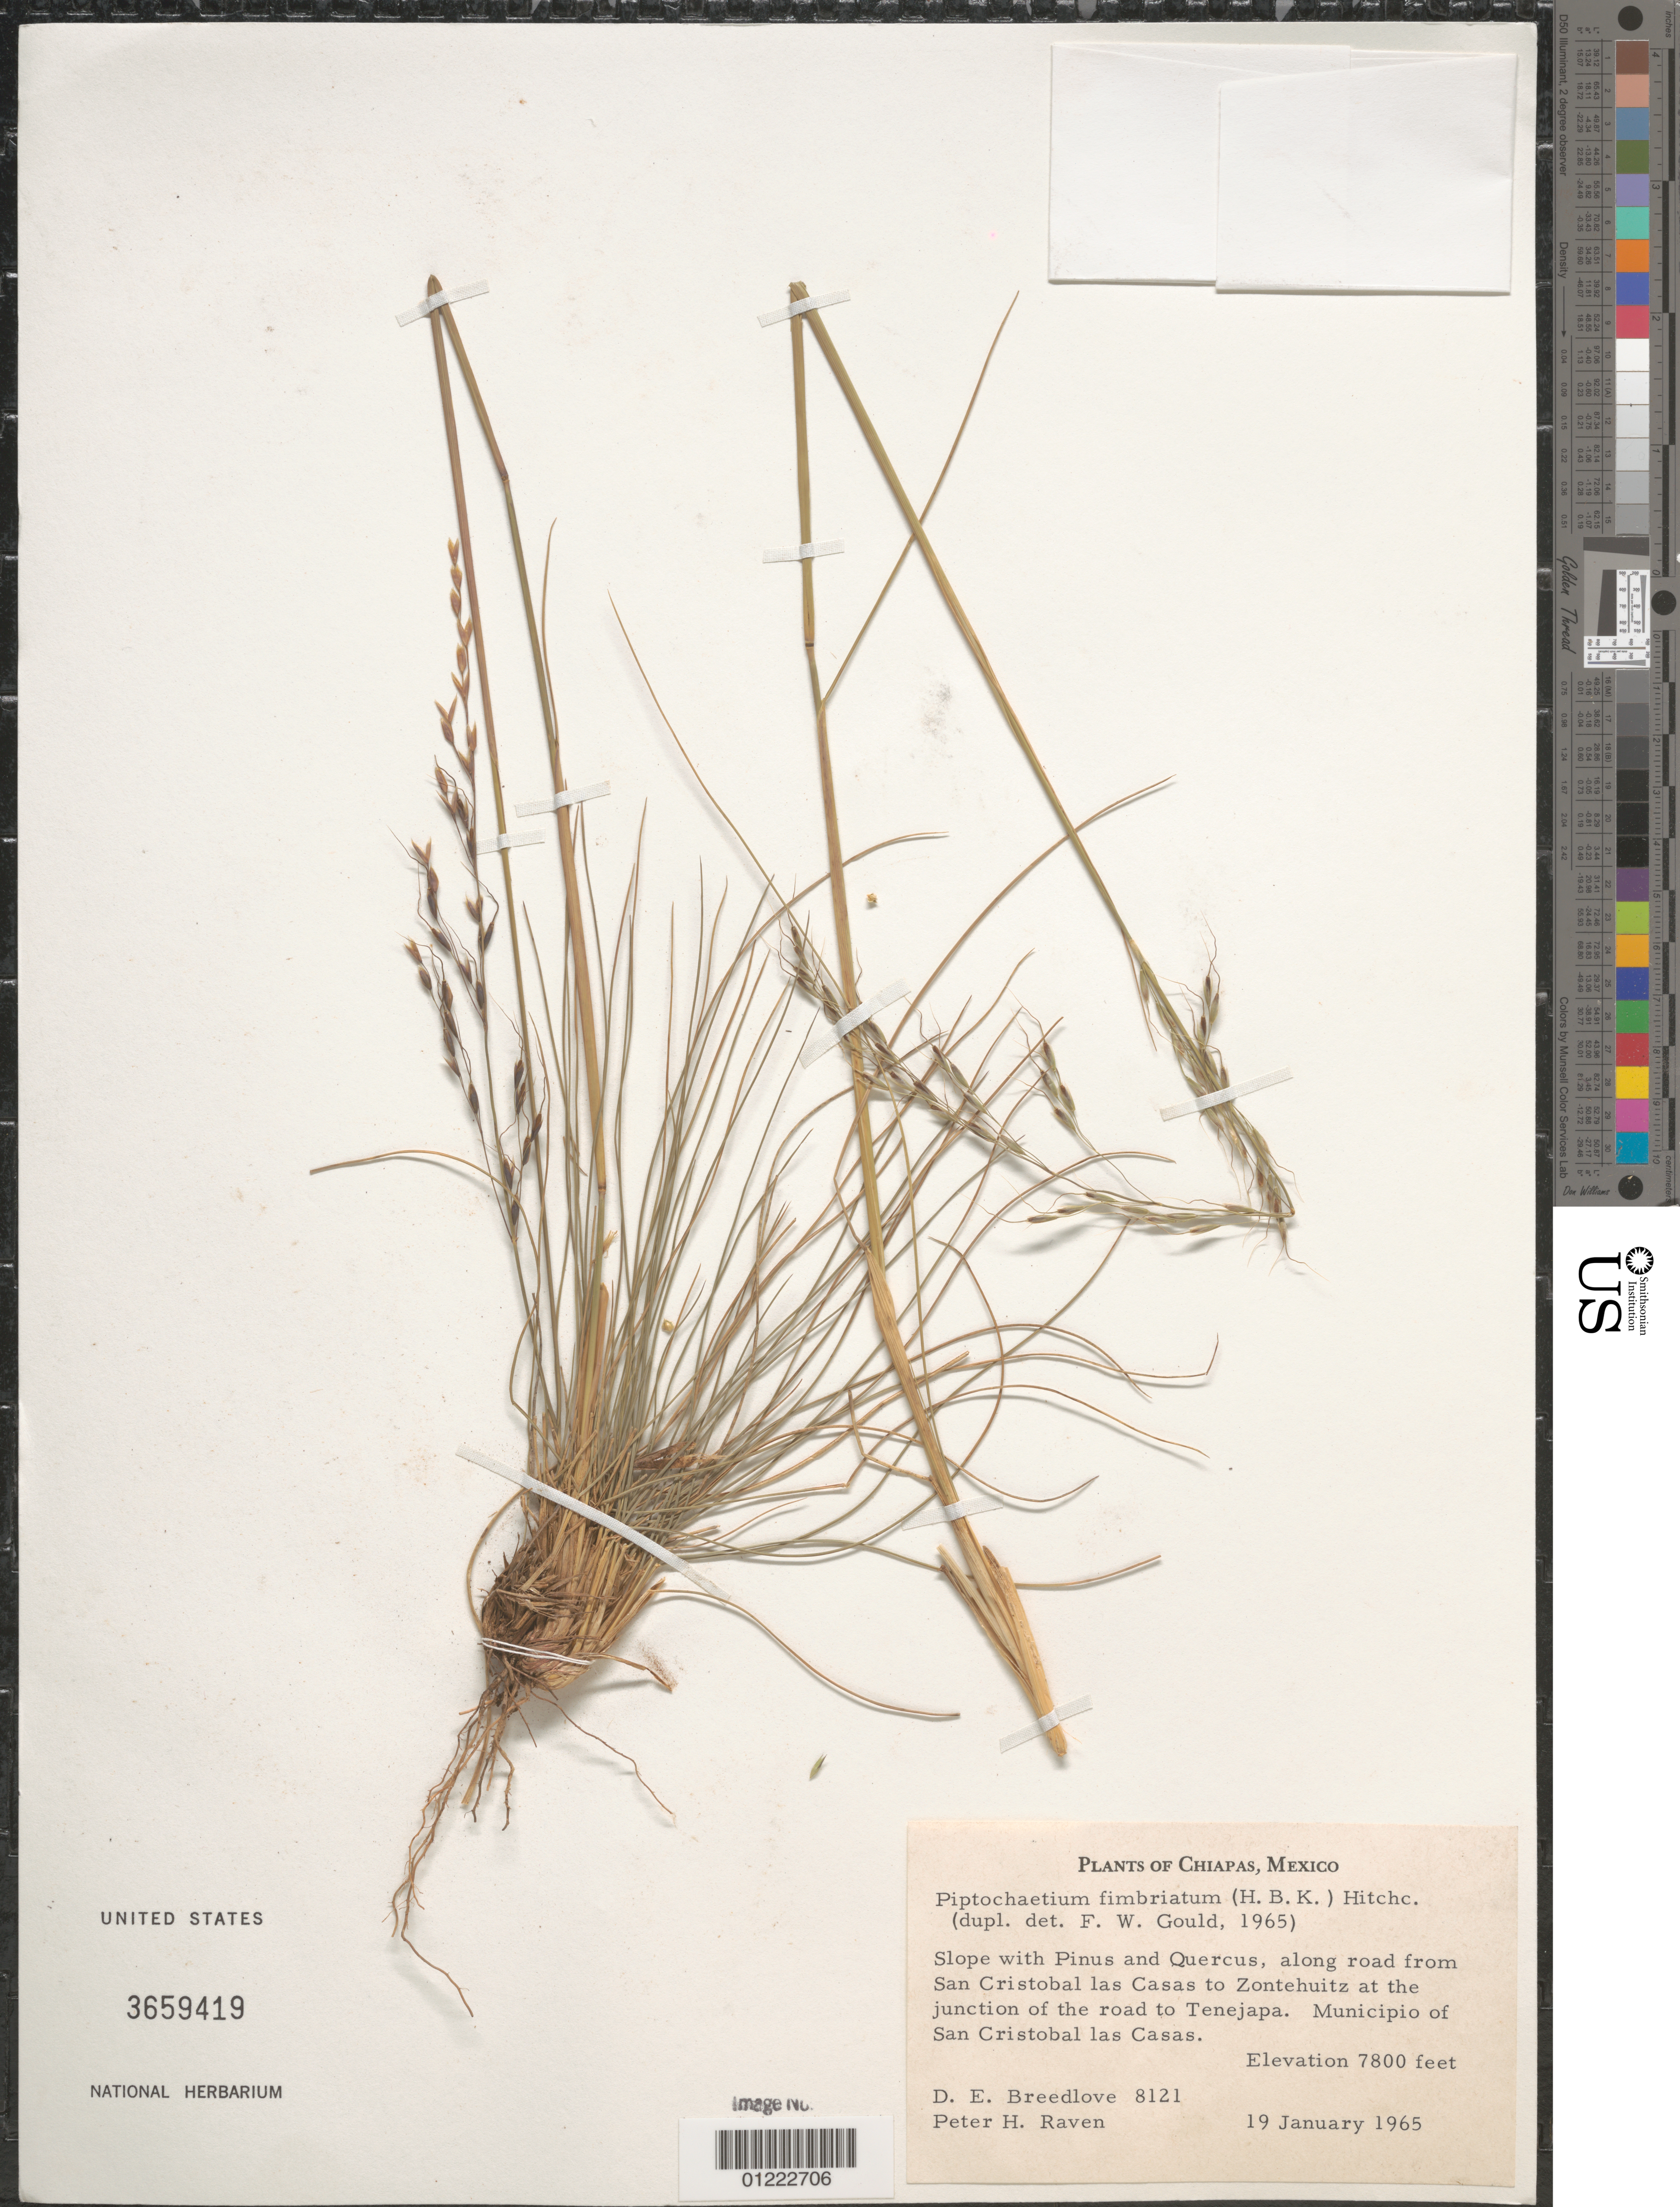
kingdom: Plantae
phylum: Tracheophyta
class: Liliopsida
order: Poales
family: Poaceae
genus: Piptochaetium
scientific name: Piptochaetium fimbriatum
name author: (Kunth) Hitchc.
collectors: D. E. Breedlove & P. H. Raven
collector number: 8121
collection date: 1965-01-19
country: Mexico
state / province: Chiapas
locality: along road from San Cristobal las Casas to Zontehuitz at the junction of the road to Tenejapa. Municipio of San Cristobal las Casas.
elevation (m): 2377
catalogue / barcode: US 3659419